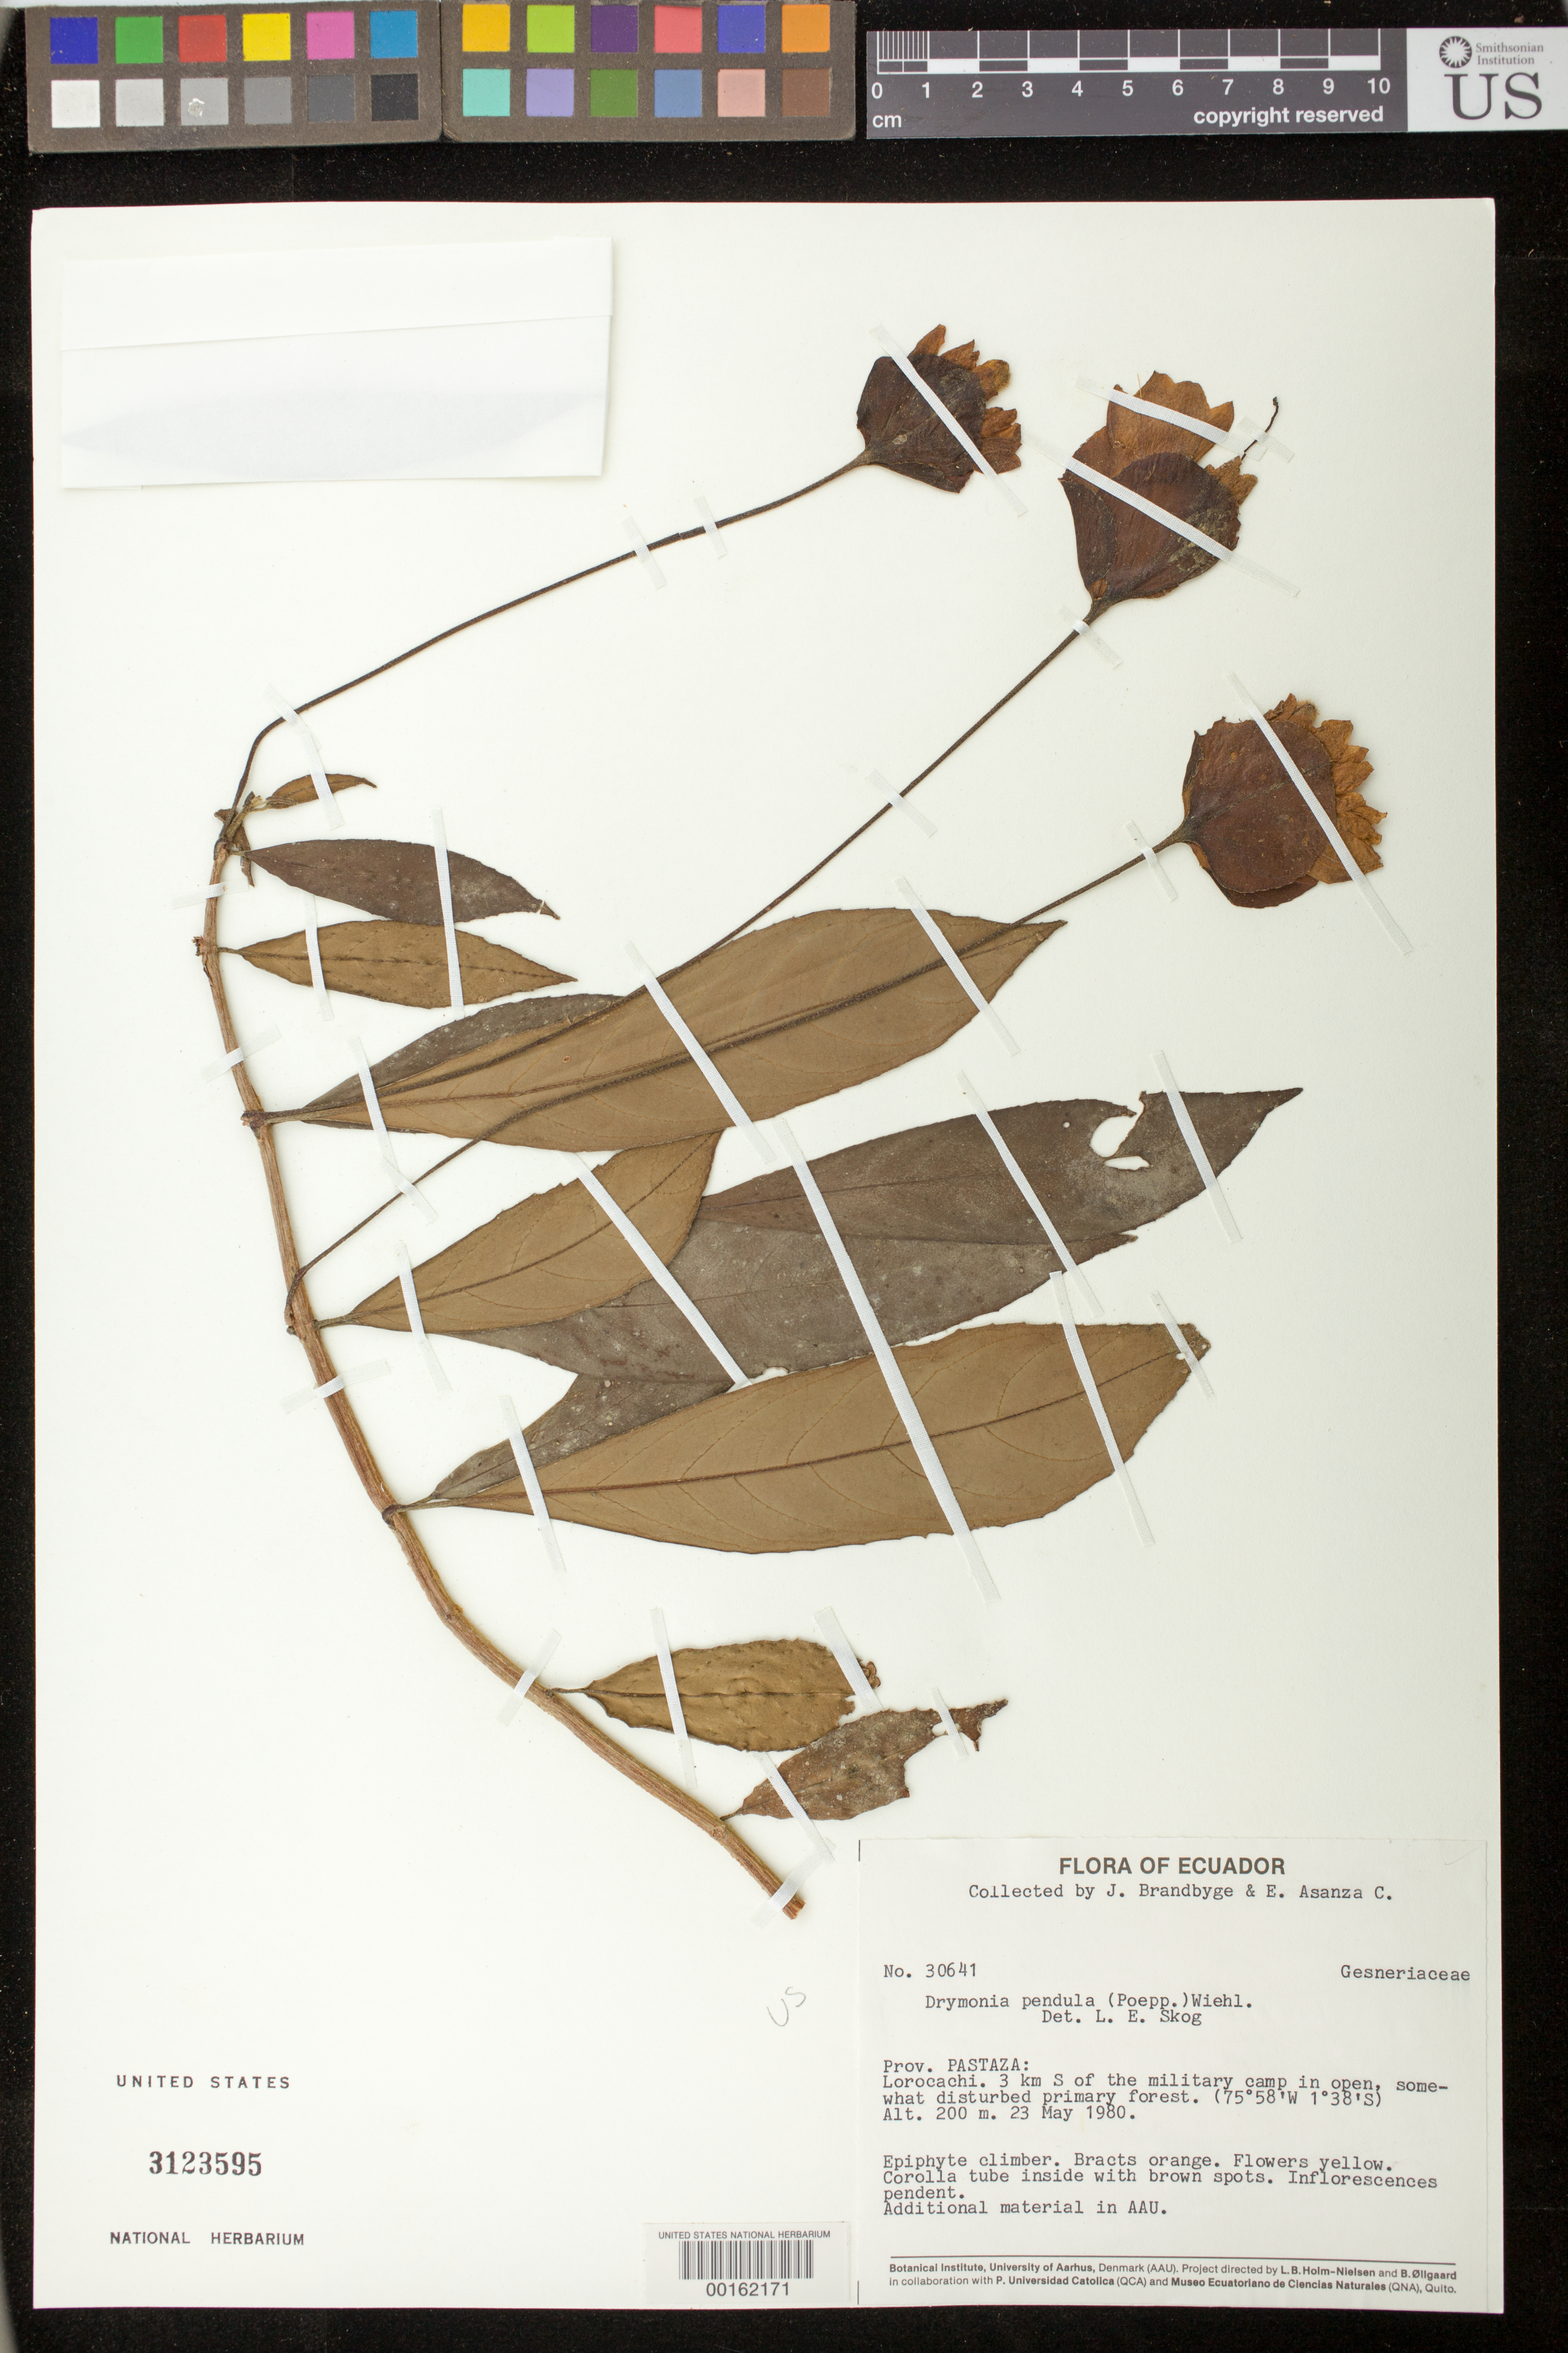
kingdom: Plantae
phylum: Tracheophyta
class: Magnoliopsida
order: Lamiales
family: Gesneriaceae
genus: Drymonia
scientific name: Drymonia pendula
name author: (Poepp.) Wiehler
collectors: J. Brandbyge & E. Asanza C.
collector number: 30641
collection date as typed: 23 May 1980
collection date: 1980-05-23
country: Ecuador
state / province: Pastaza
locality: Lorocachi, 3 km S of the military camp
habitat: In open, somewhat disturbed primary forest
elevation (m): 200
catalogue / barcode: US 3123595